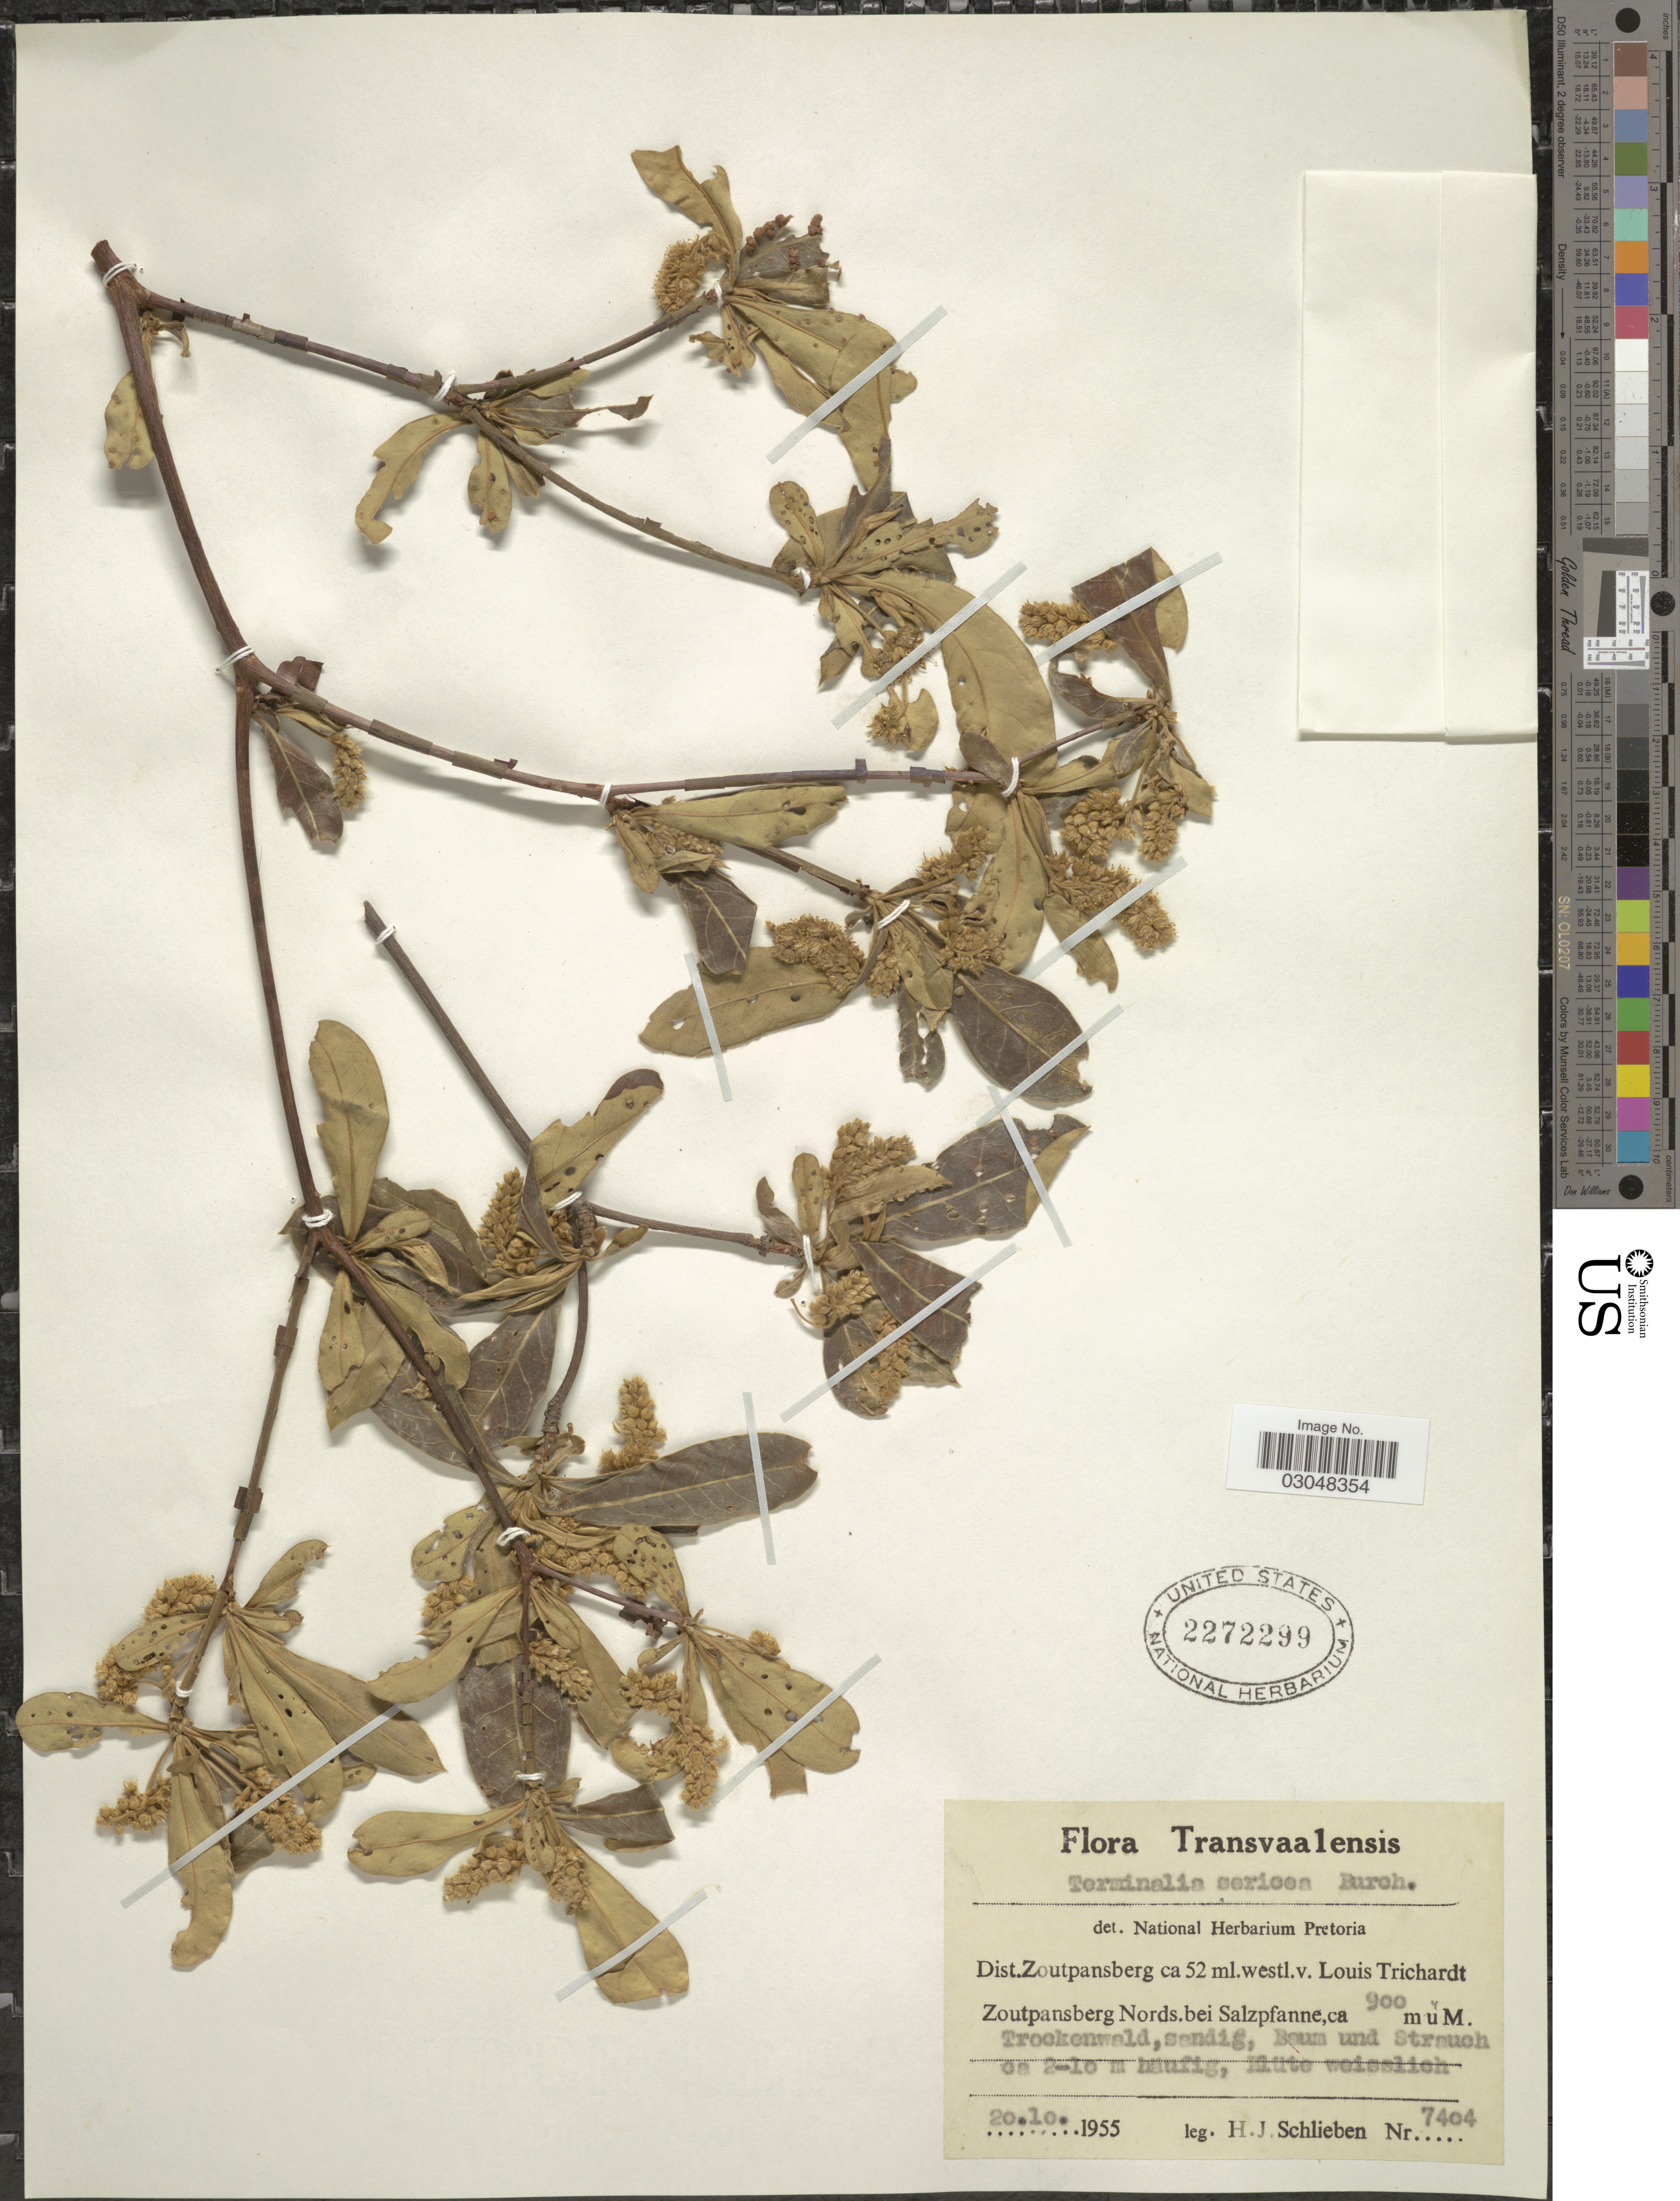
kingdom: Plantae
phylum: Tracheophyta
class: Magnoliopsida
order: Myrtales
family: Combretaceae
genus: Terminalia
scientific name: Terminalia sericea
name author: D.G. Burch ex DC.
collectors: H. J. Schlieben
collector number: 7404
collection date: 1955-10-20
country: South Africa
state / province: Limpopo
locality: Transvaalensis. Dist. Zoutpansberg ca 52 ml. westl. v. Louis Trichardt. Zoutpansberg Nords. bei Salzpfanne.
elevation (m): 900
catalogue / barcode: US 2272299